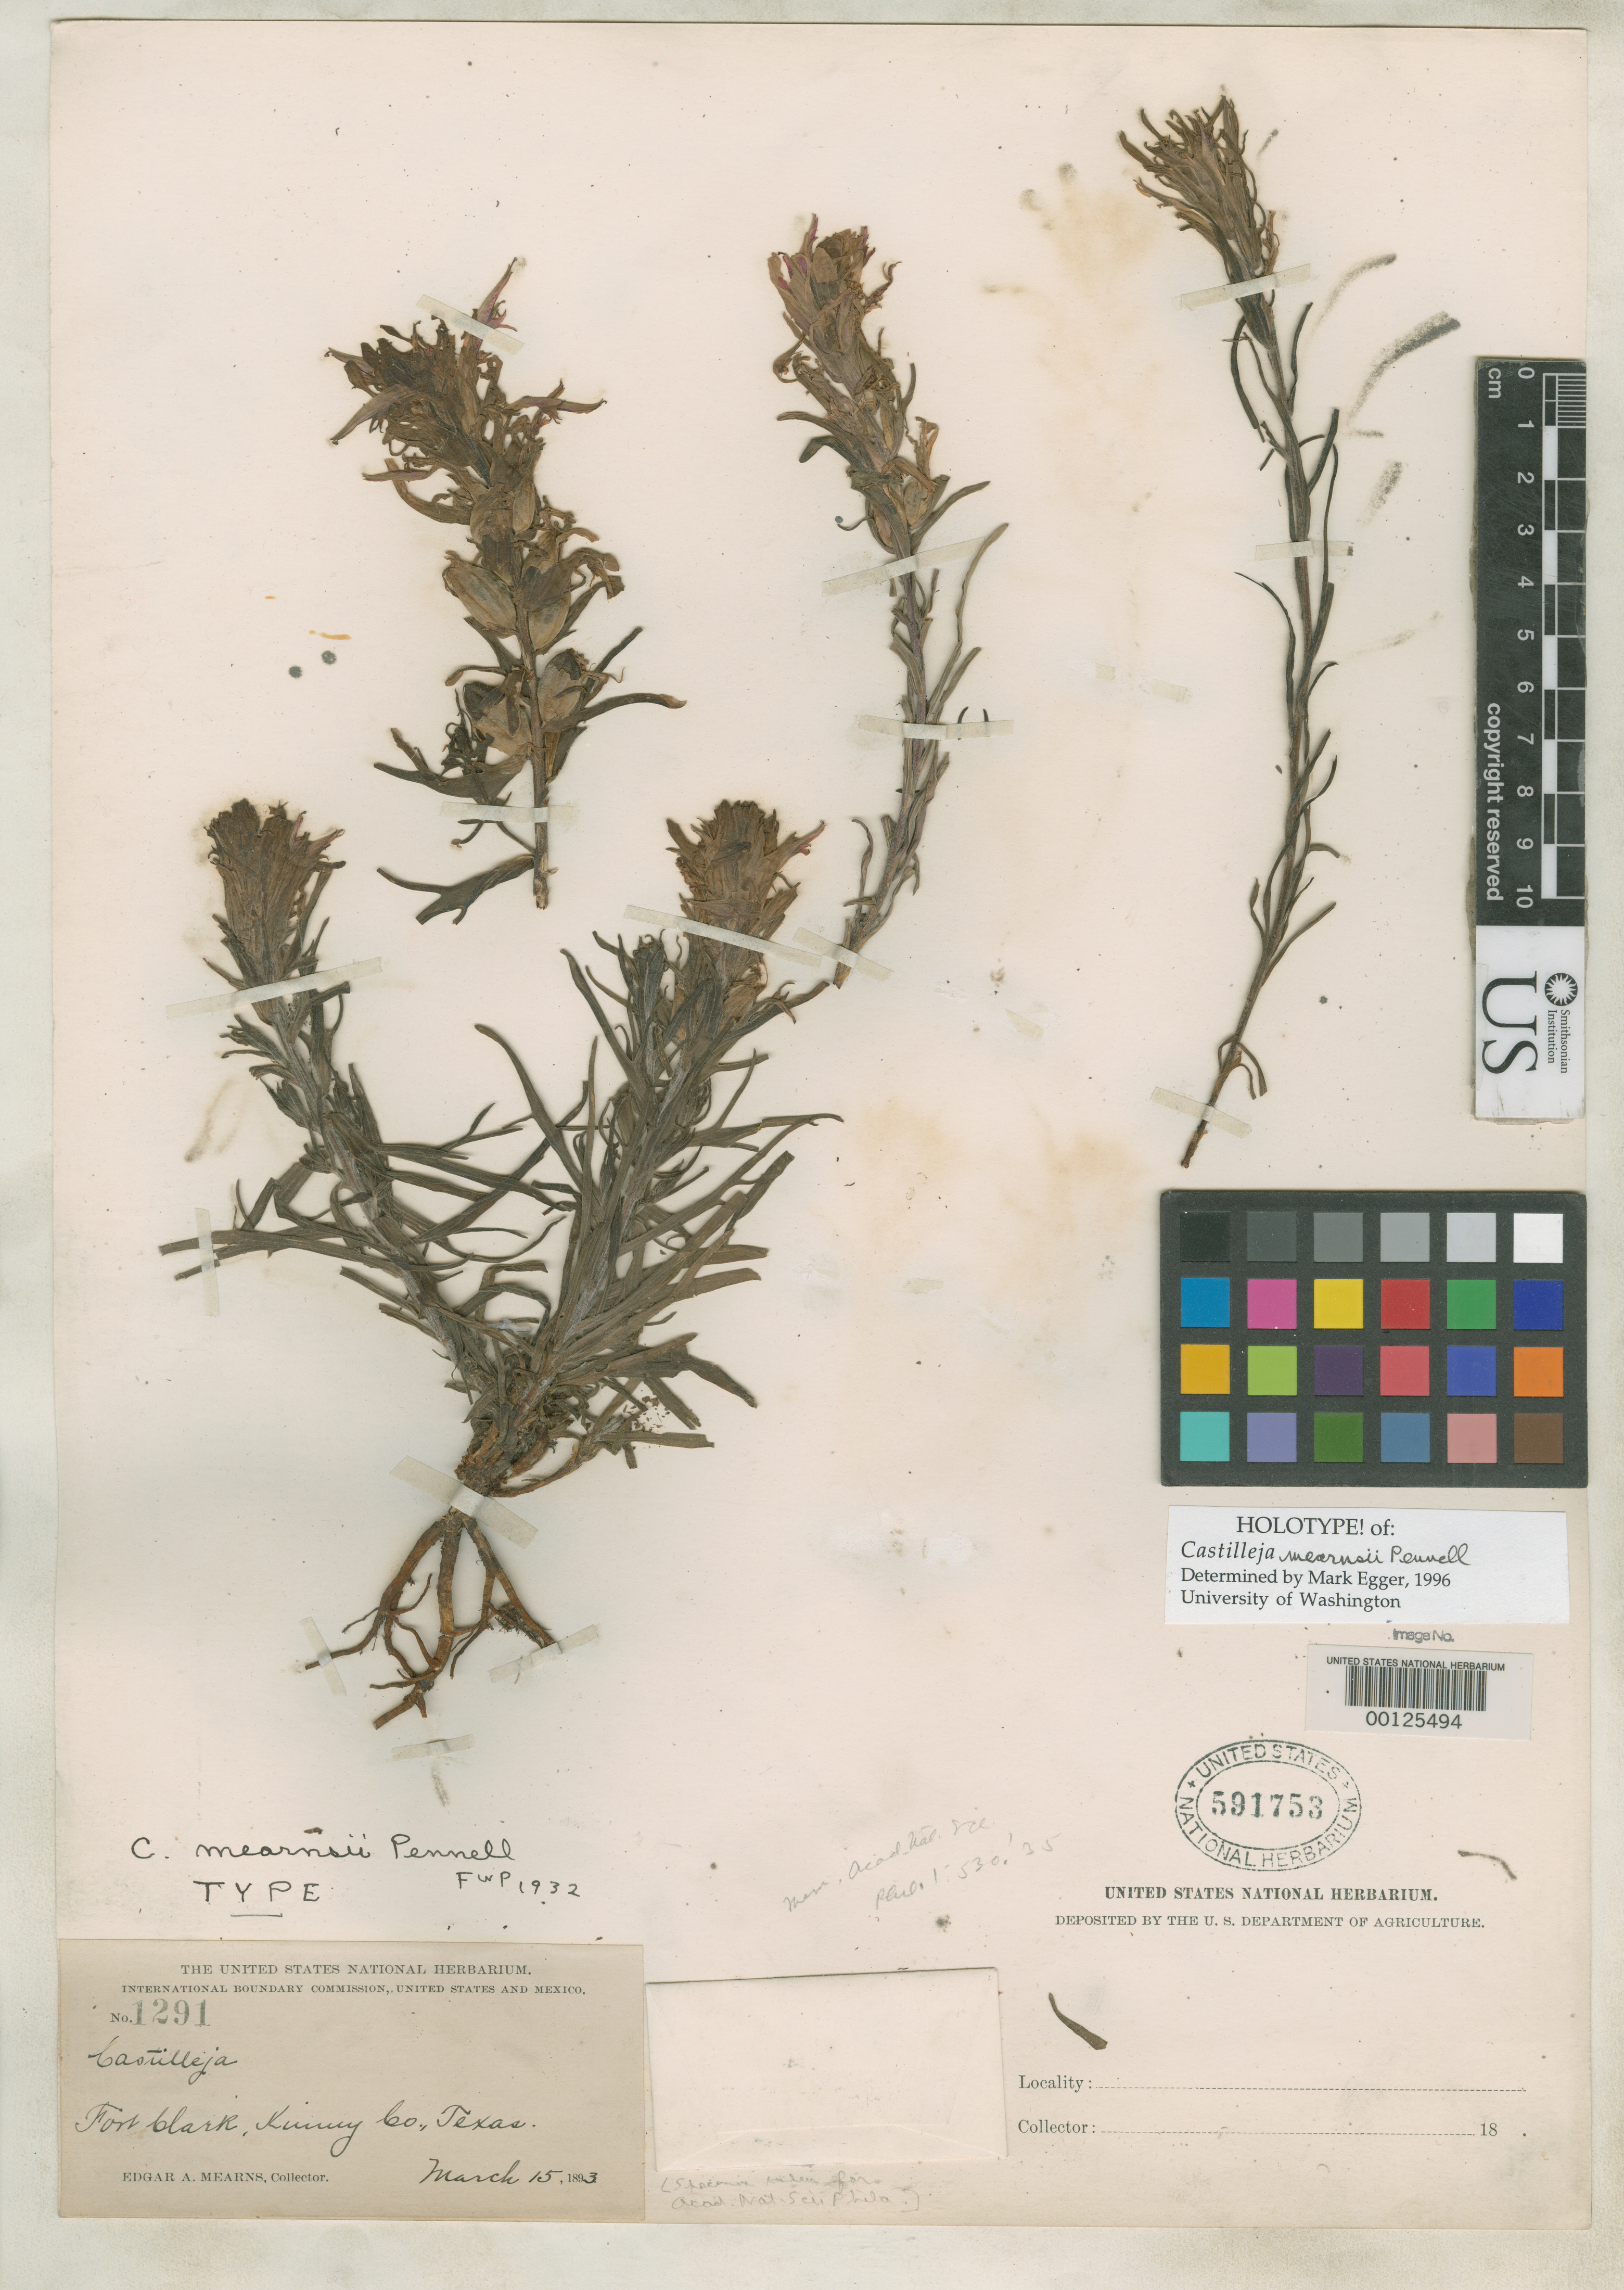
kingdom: Plantae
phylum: Tracheophyta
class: Magnoliopsida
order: Lamiales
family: Orobanchaceae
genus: Castilleja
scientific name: Castilleja mearnsii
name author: Pennell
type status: Holotype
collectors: E. A. Mearns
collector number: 1291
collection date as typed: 15 Mar 1893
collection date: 1893-03-15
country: United States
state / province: Texas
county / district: Kinney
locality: Fort Clark.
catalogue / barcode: US 591753